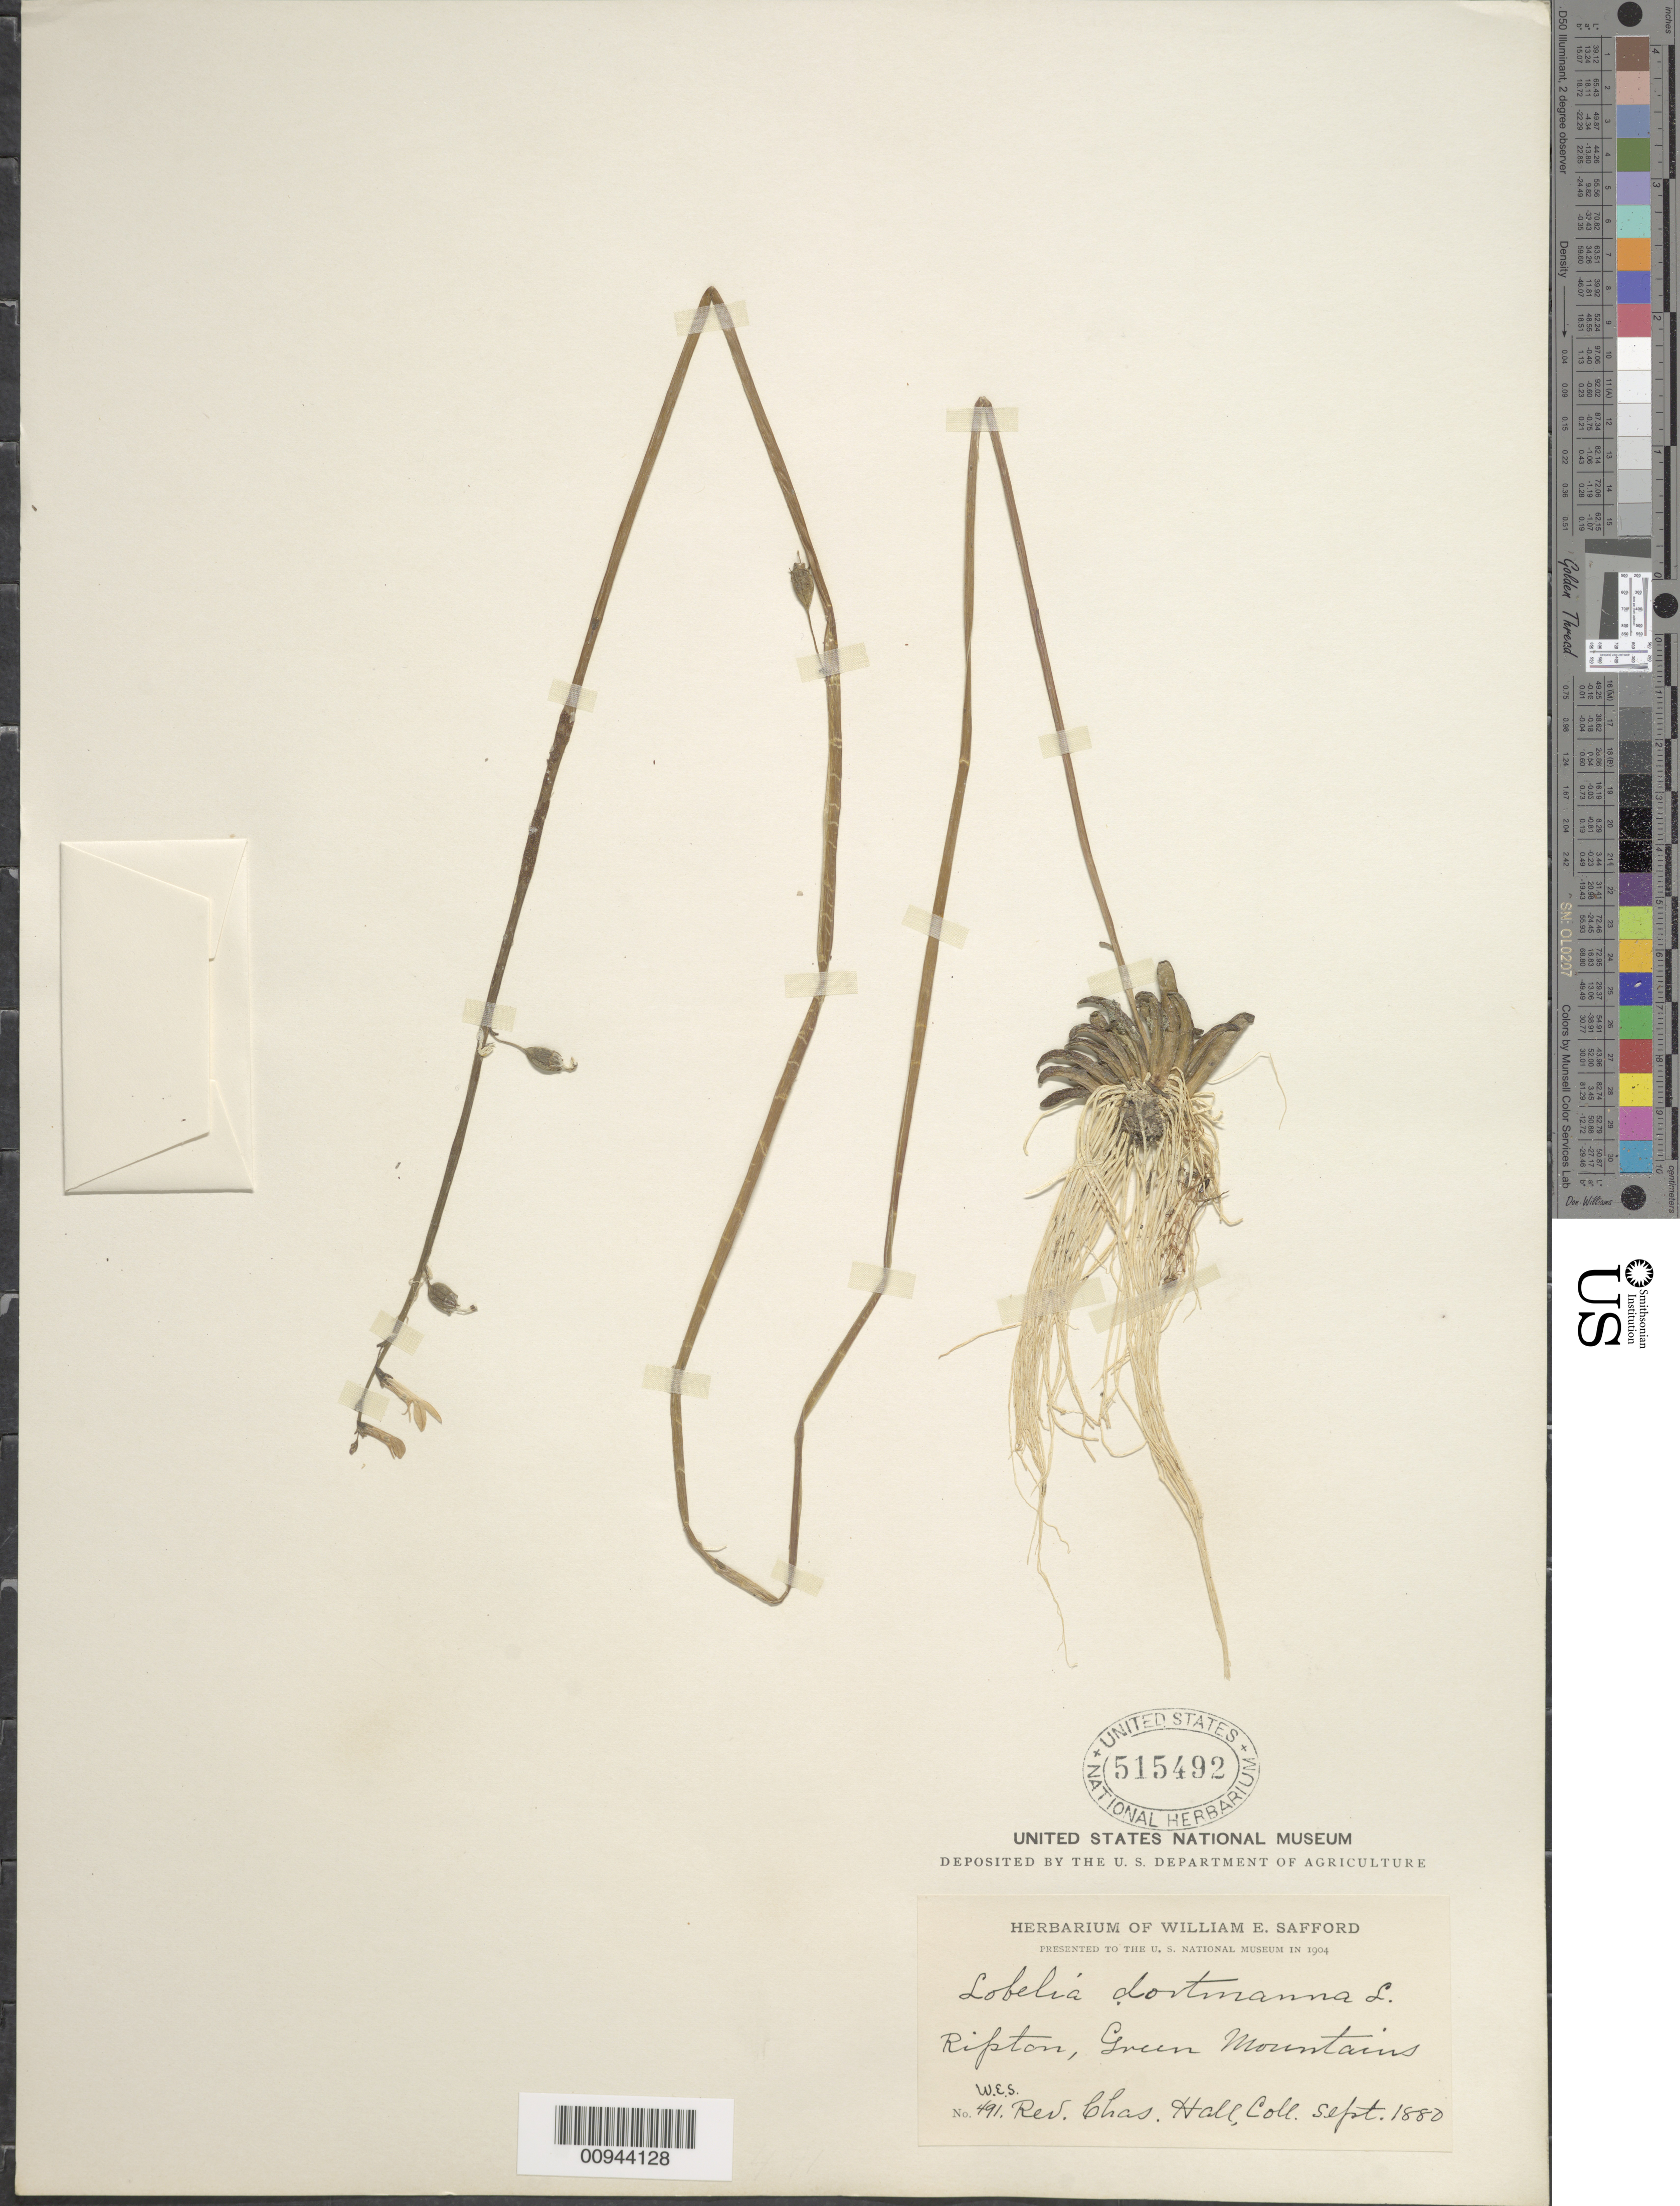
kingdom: Plantae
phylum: Tracheophyta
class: Magnoliopsida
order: Asterales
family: Campanulaceae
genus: Lobelia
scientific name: Lobelia dortmanna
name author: L.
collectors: C. Hall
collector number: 491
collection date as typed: Sept. 1880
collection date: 1880-09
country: United States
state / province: Vermont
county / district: Addison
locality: Ripton, Green Mountains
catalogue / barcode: US 515492